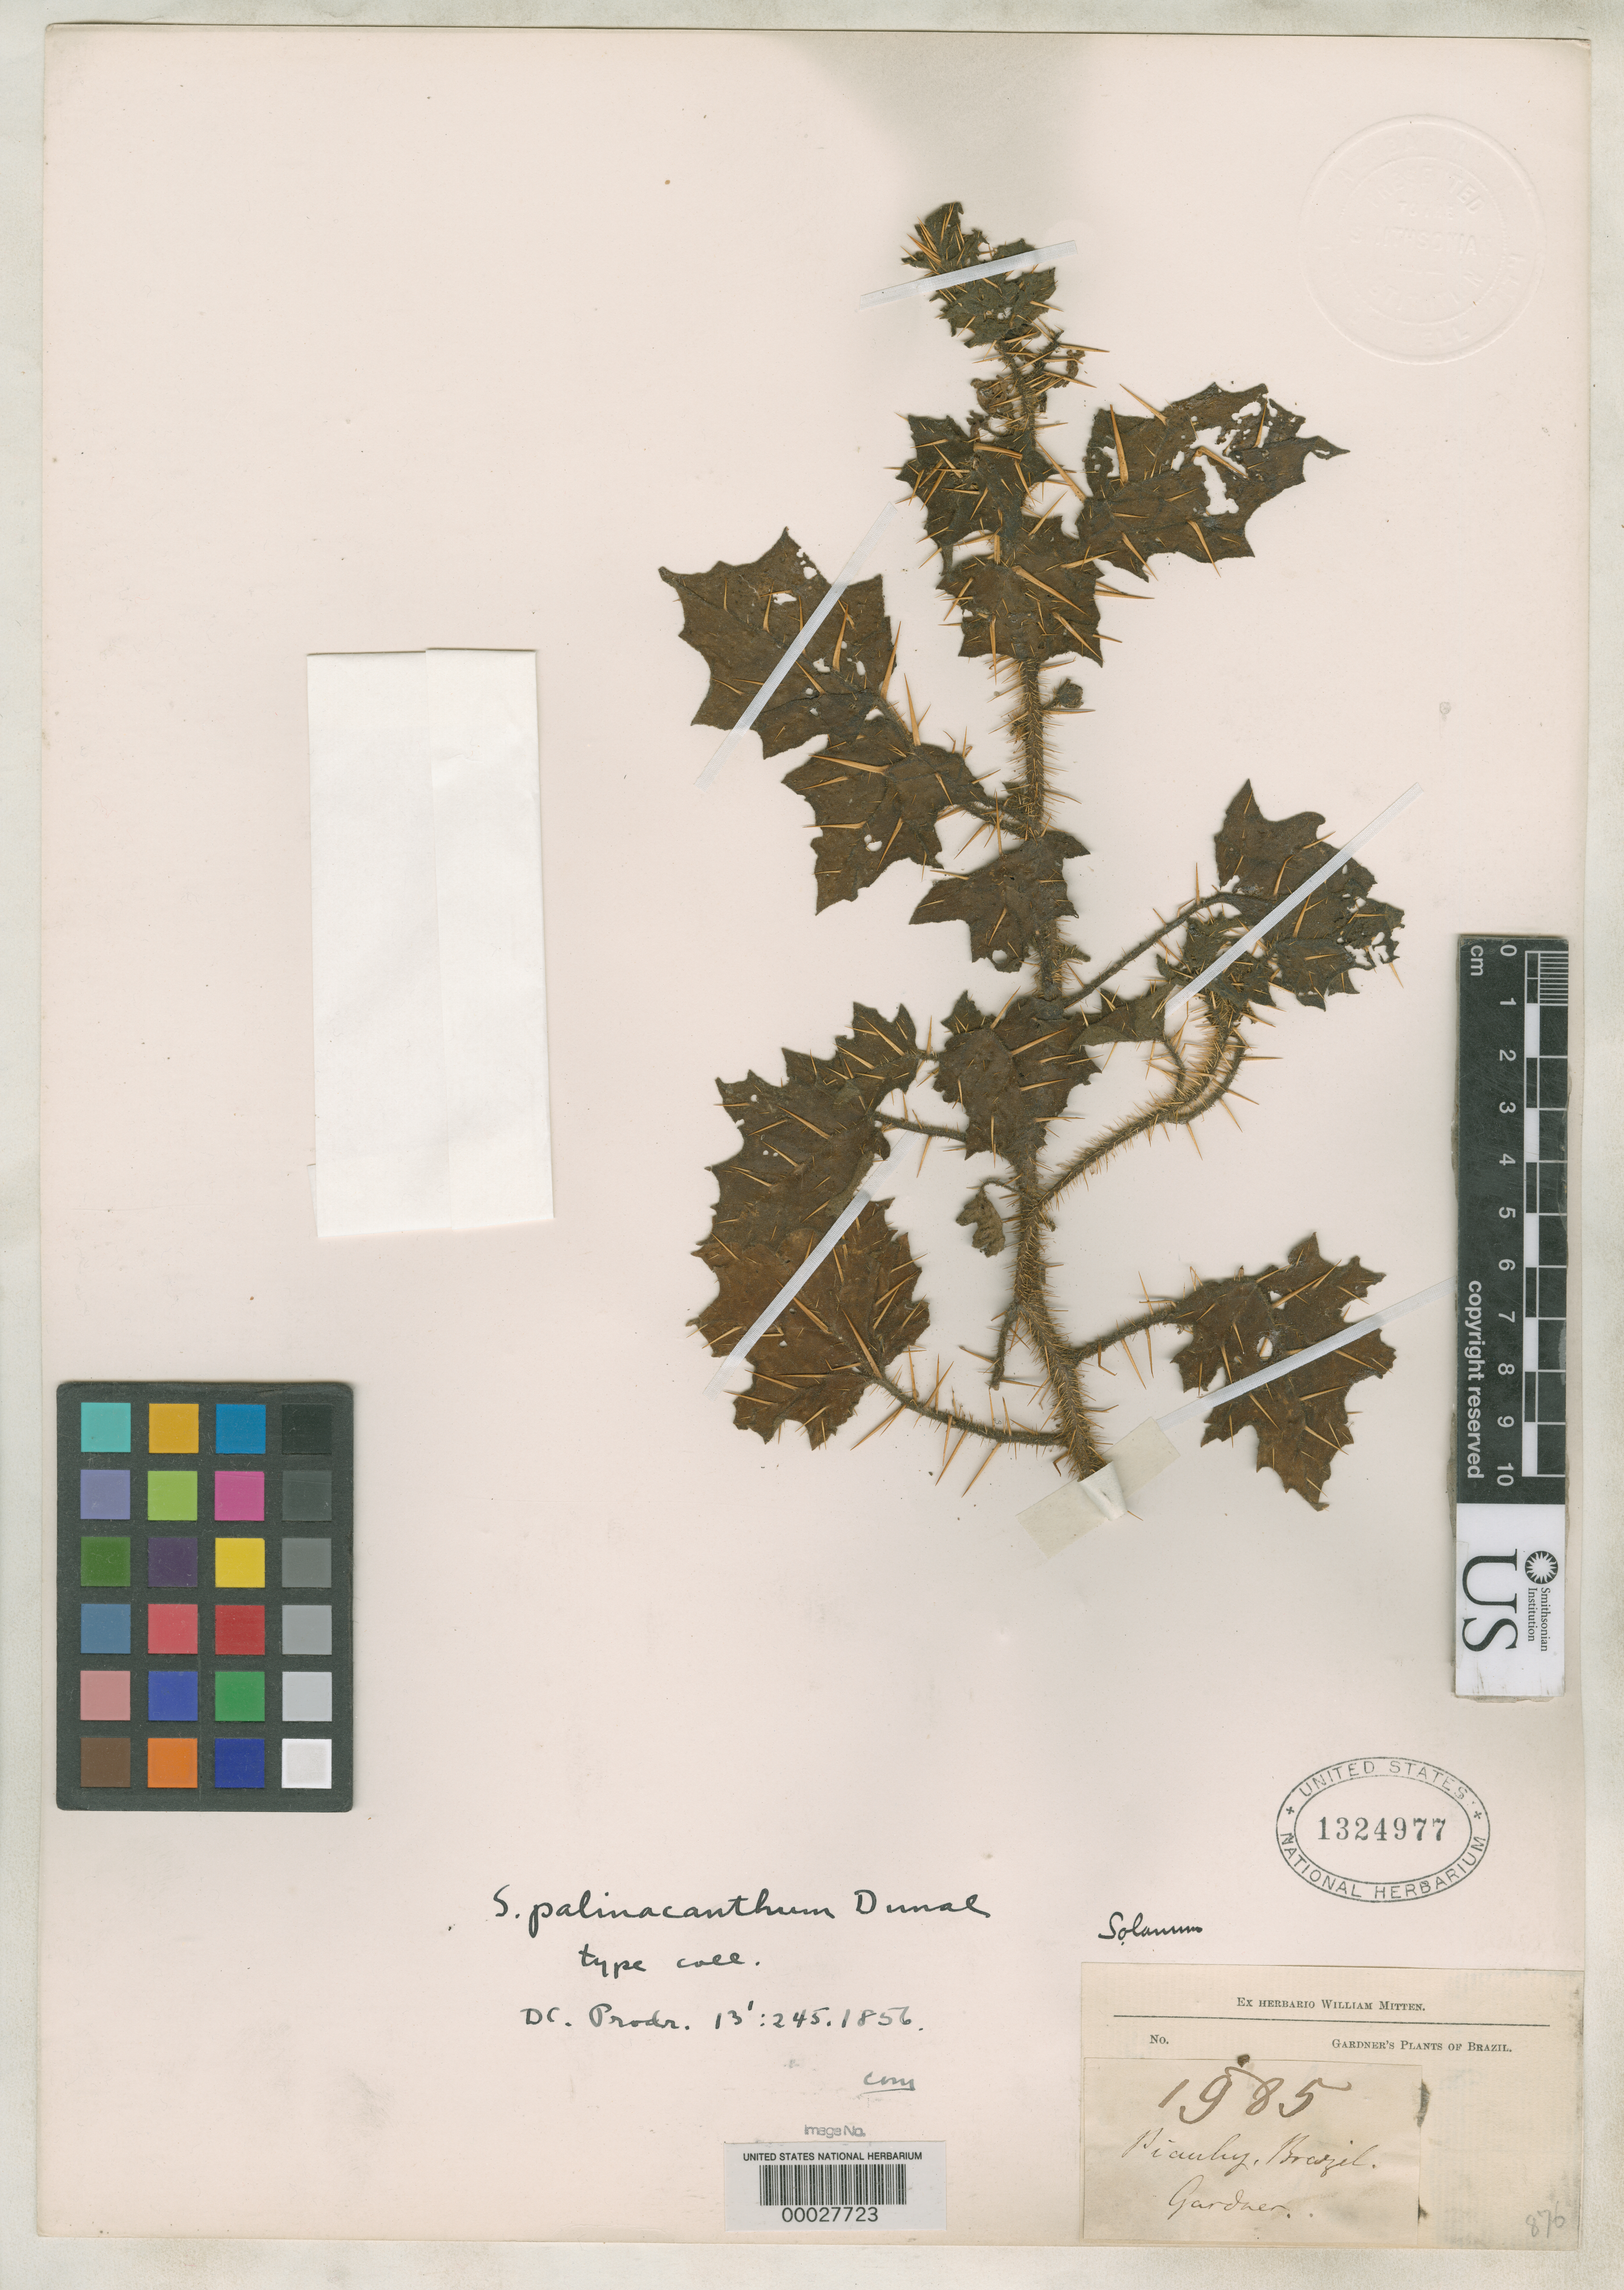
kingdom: Plantae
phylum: Tracheophyta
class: Magnoliopsida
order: Solanales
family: Solanaceae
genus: Solanum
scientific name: Solanum palinacanthum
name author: Dunal in DC.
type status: Isotype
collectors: G. Gardner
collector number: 1985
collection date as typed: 1841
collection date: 1841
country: Brazil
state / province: Piauí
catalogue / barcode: US 1324977